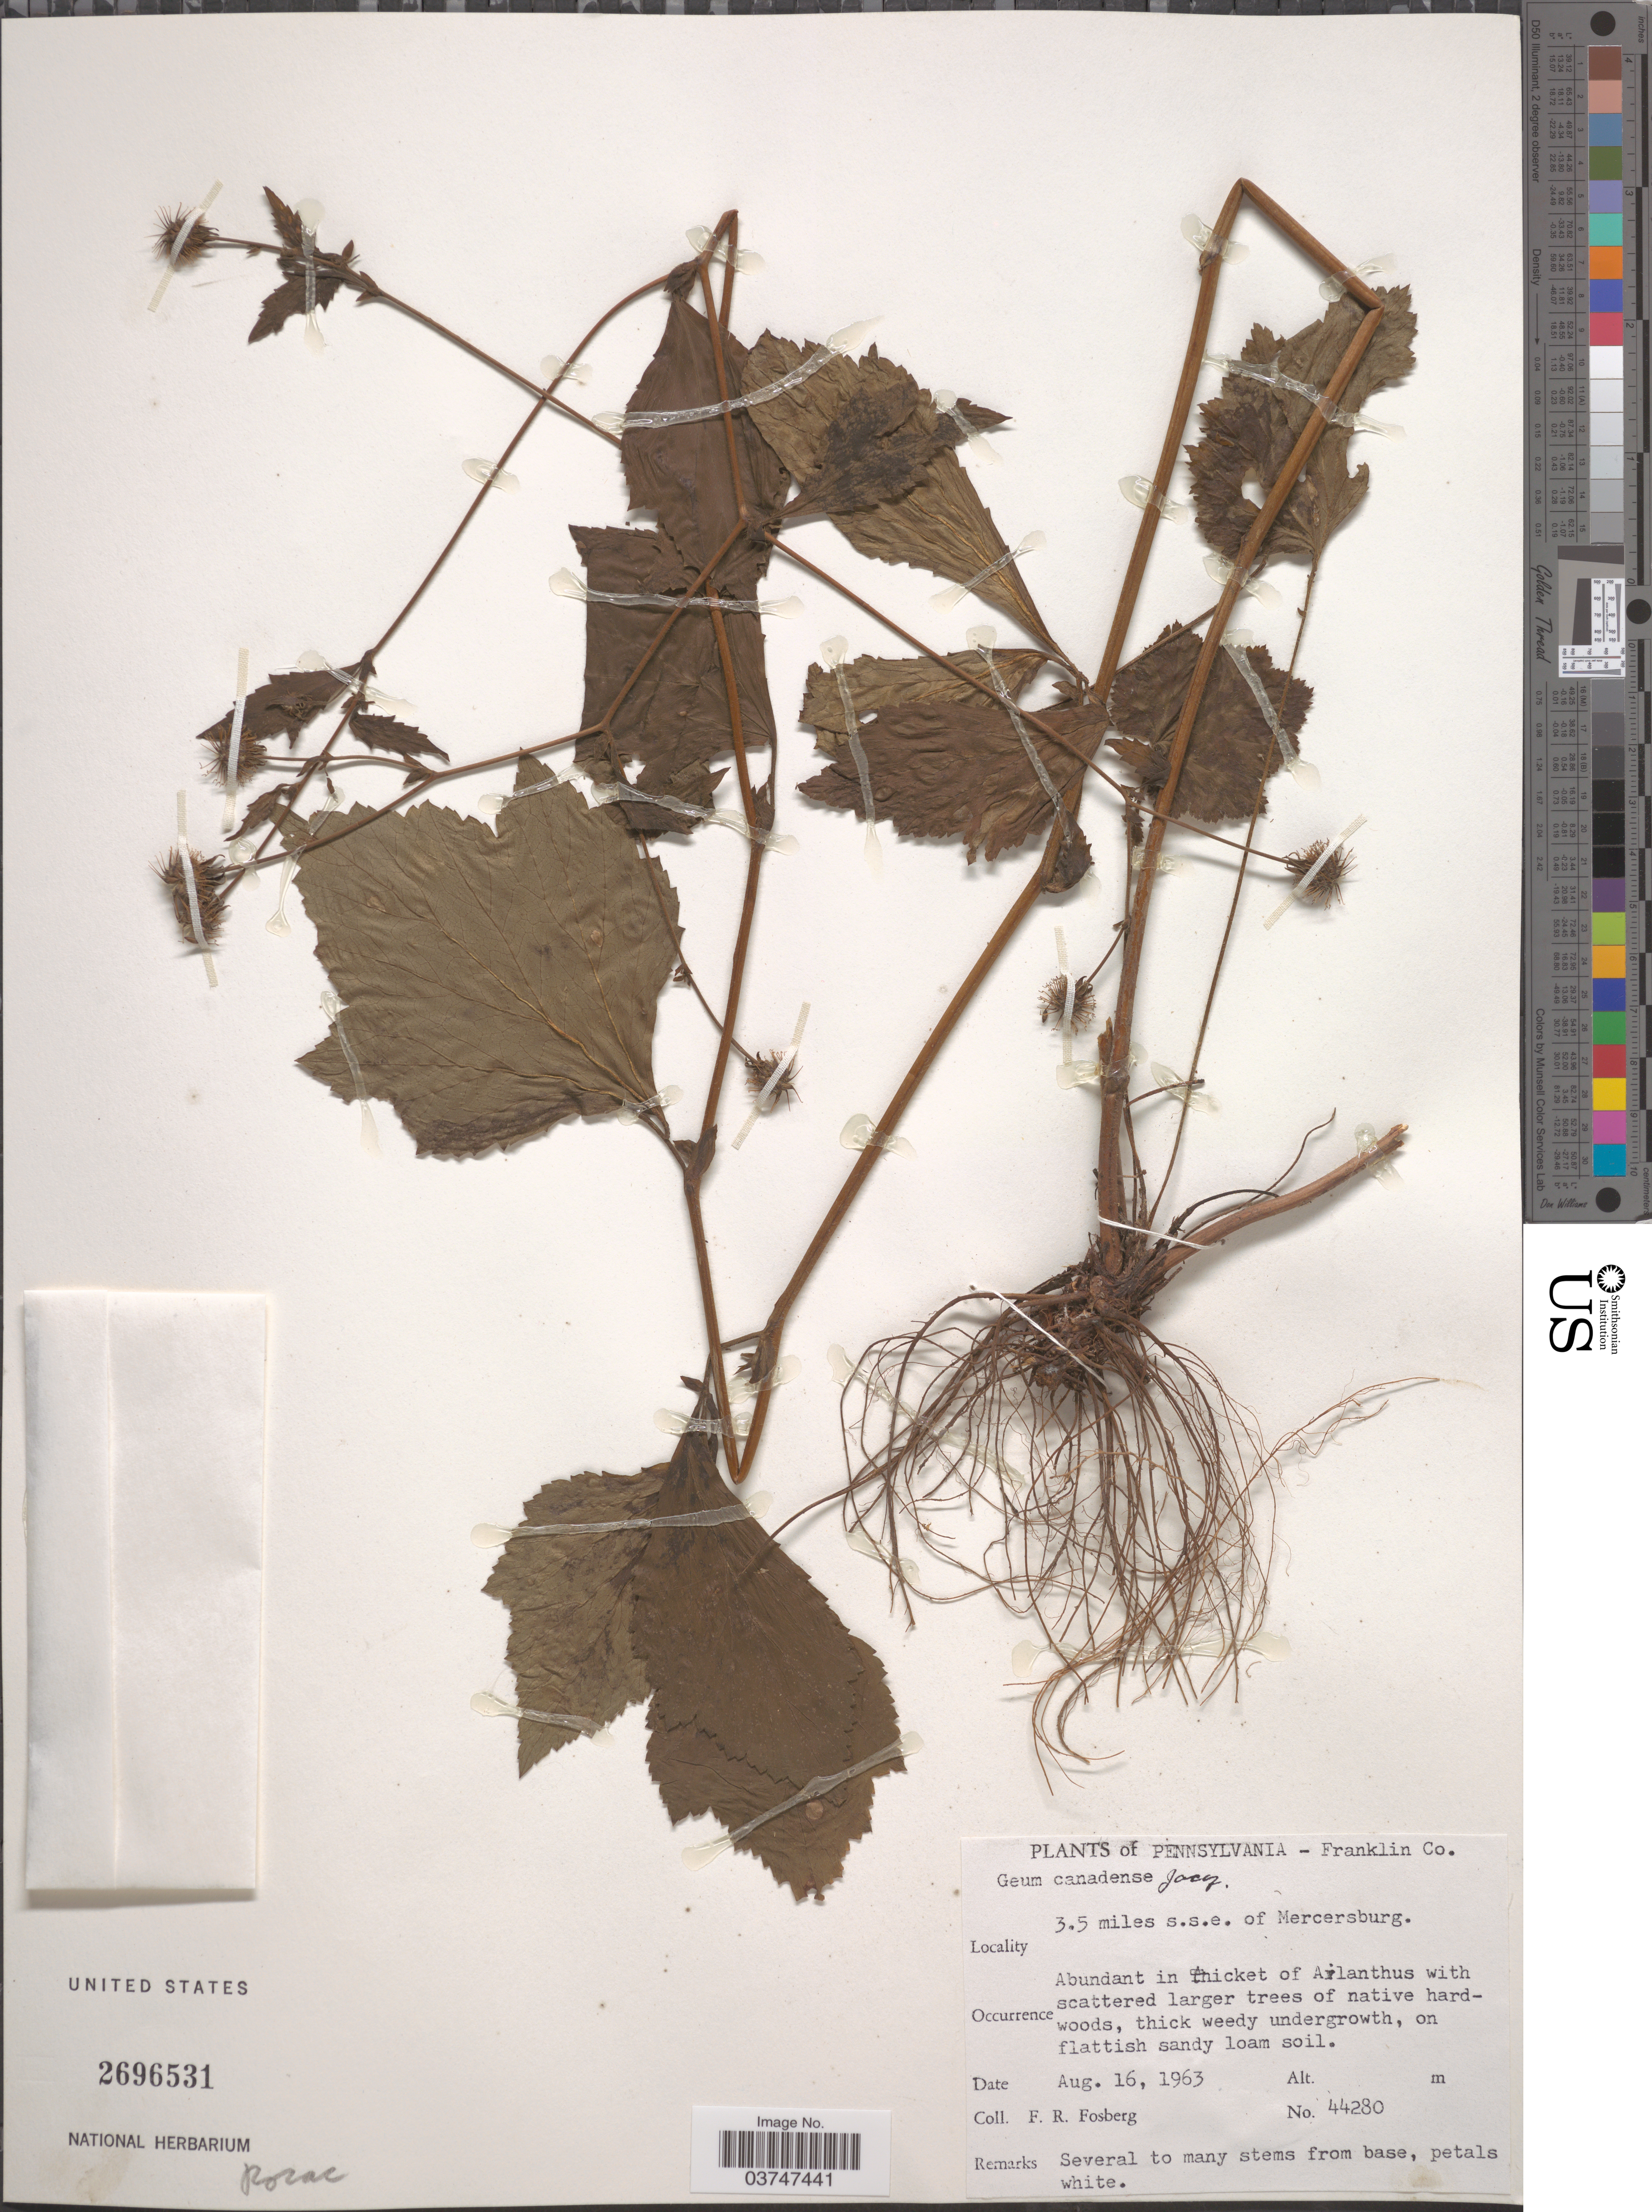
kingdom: Plantae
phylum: Tracheophyta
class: Magnoliopsida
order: Rosales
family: Rosaceae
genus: Geum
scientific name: Geum canadense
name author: Jacq.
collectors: F. R. Fosberg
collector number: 44280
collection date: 1963-08-16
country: United States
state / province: Pennsylvania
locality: Franklin Co. 3.5 miles s.s.e. of Mercersburg.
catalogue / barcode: US 2696531